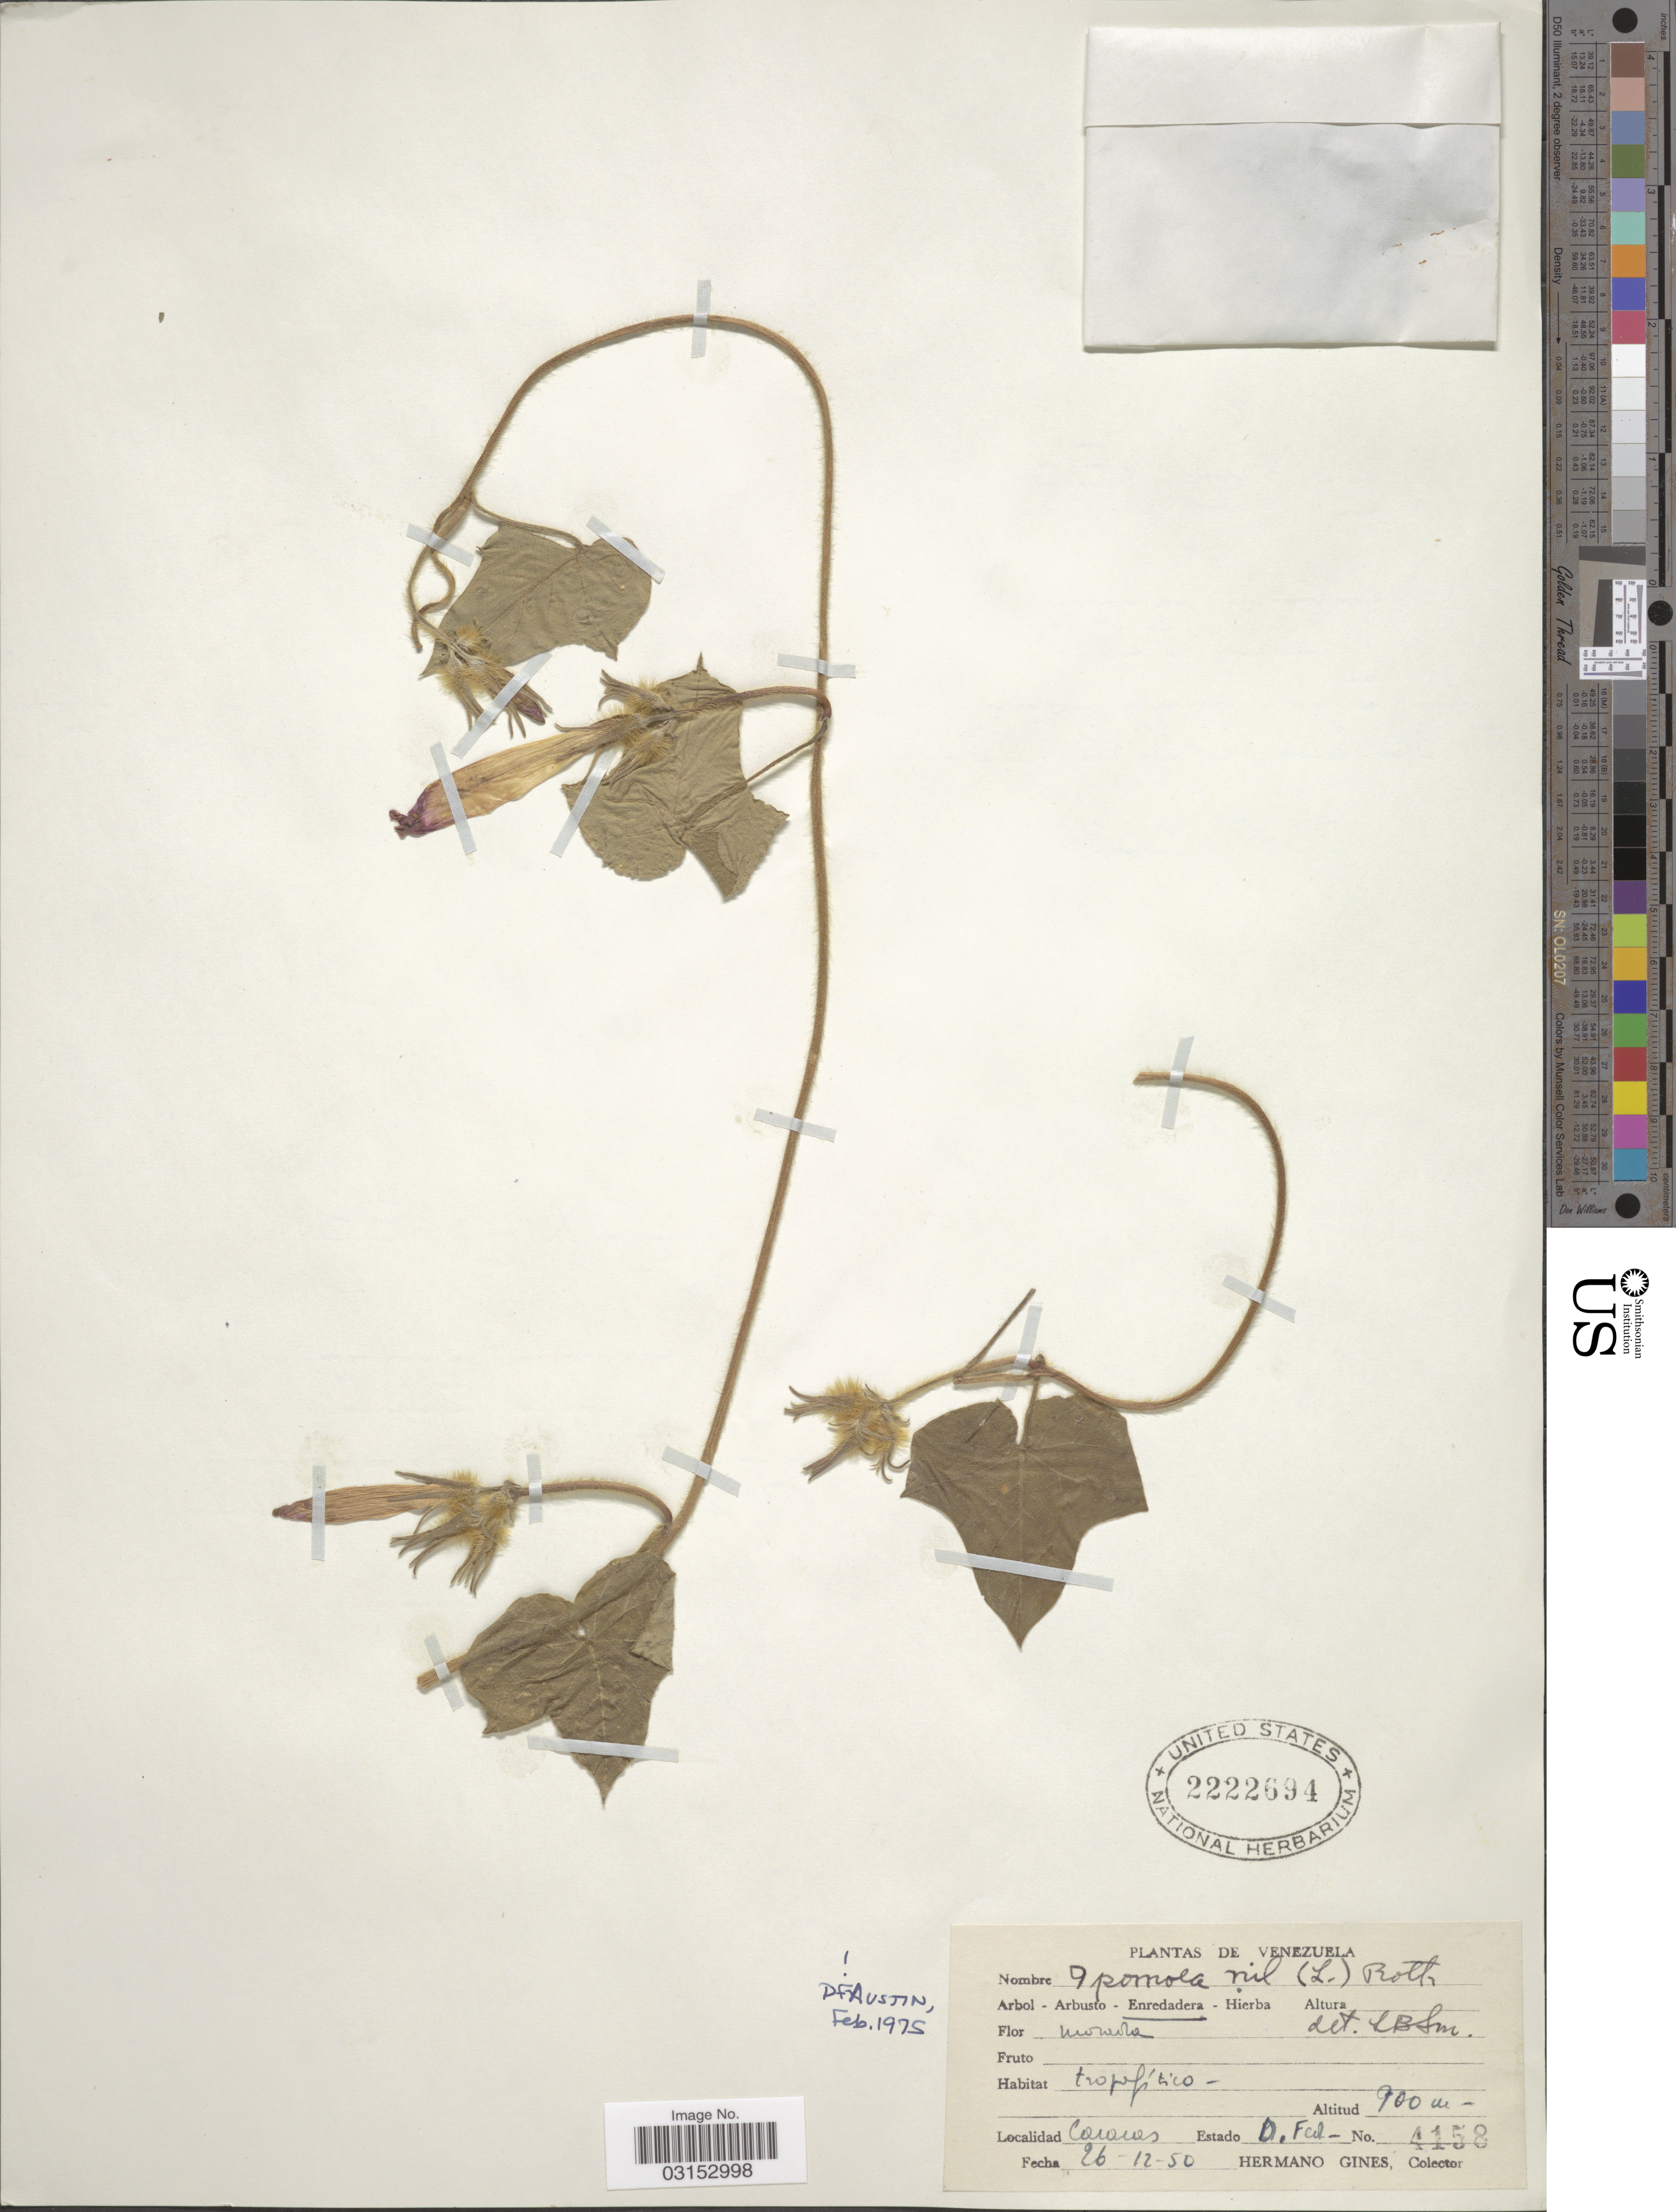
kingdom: Plantae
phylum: Tracheophyta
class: Magnoliopsida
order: Solanales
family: Convolvulaceae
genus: Ipomoea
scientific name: Ipomoea nil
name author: (L.) Roth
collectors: Bro. Gines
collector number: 4158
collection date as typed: Transcribed d/m/y: 26/12/50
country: Venezuela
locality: Caracas Estado D. Fed.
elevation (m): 900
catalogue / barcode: US 2222694